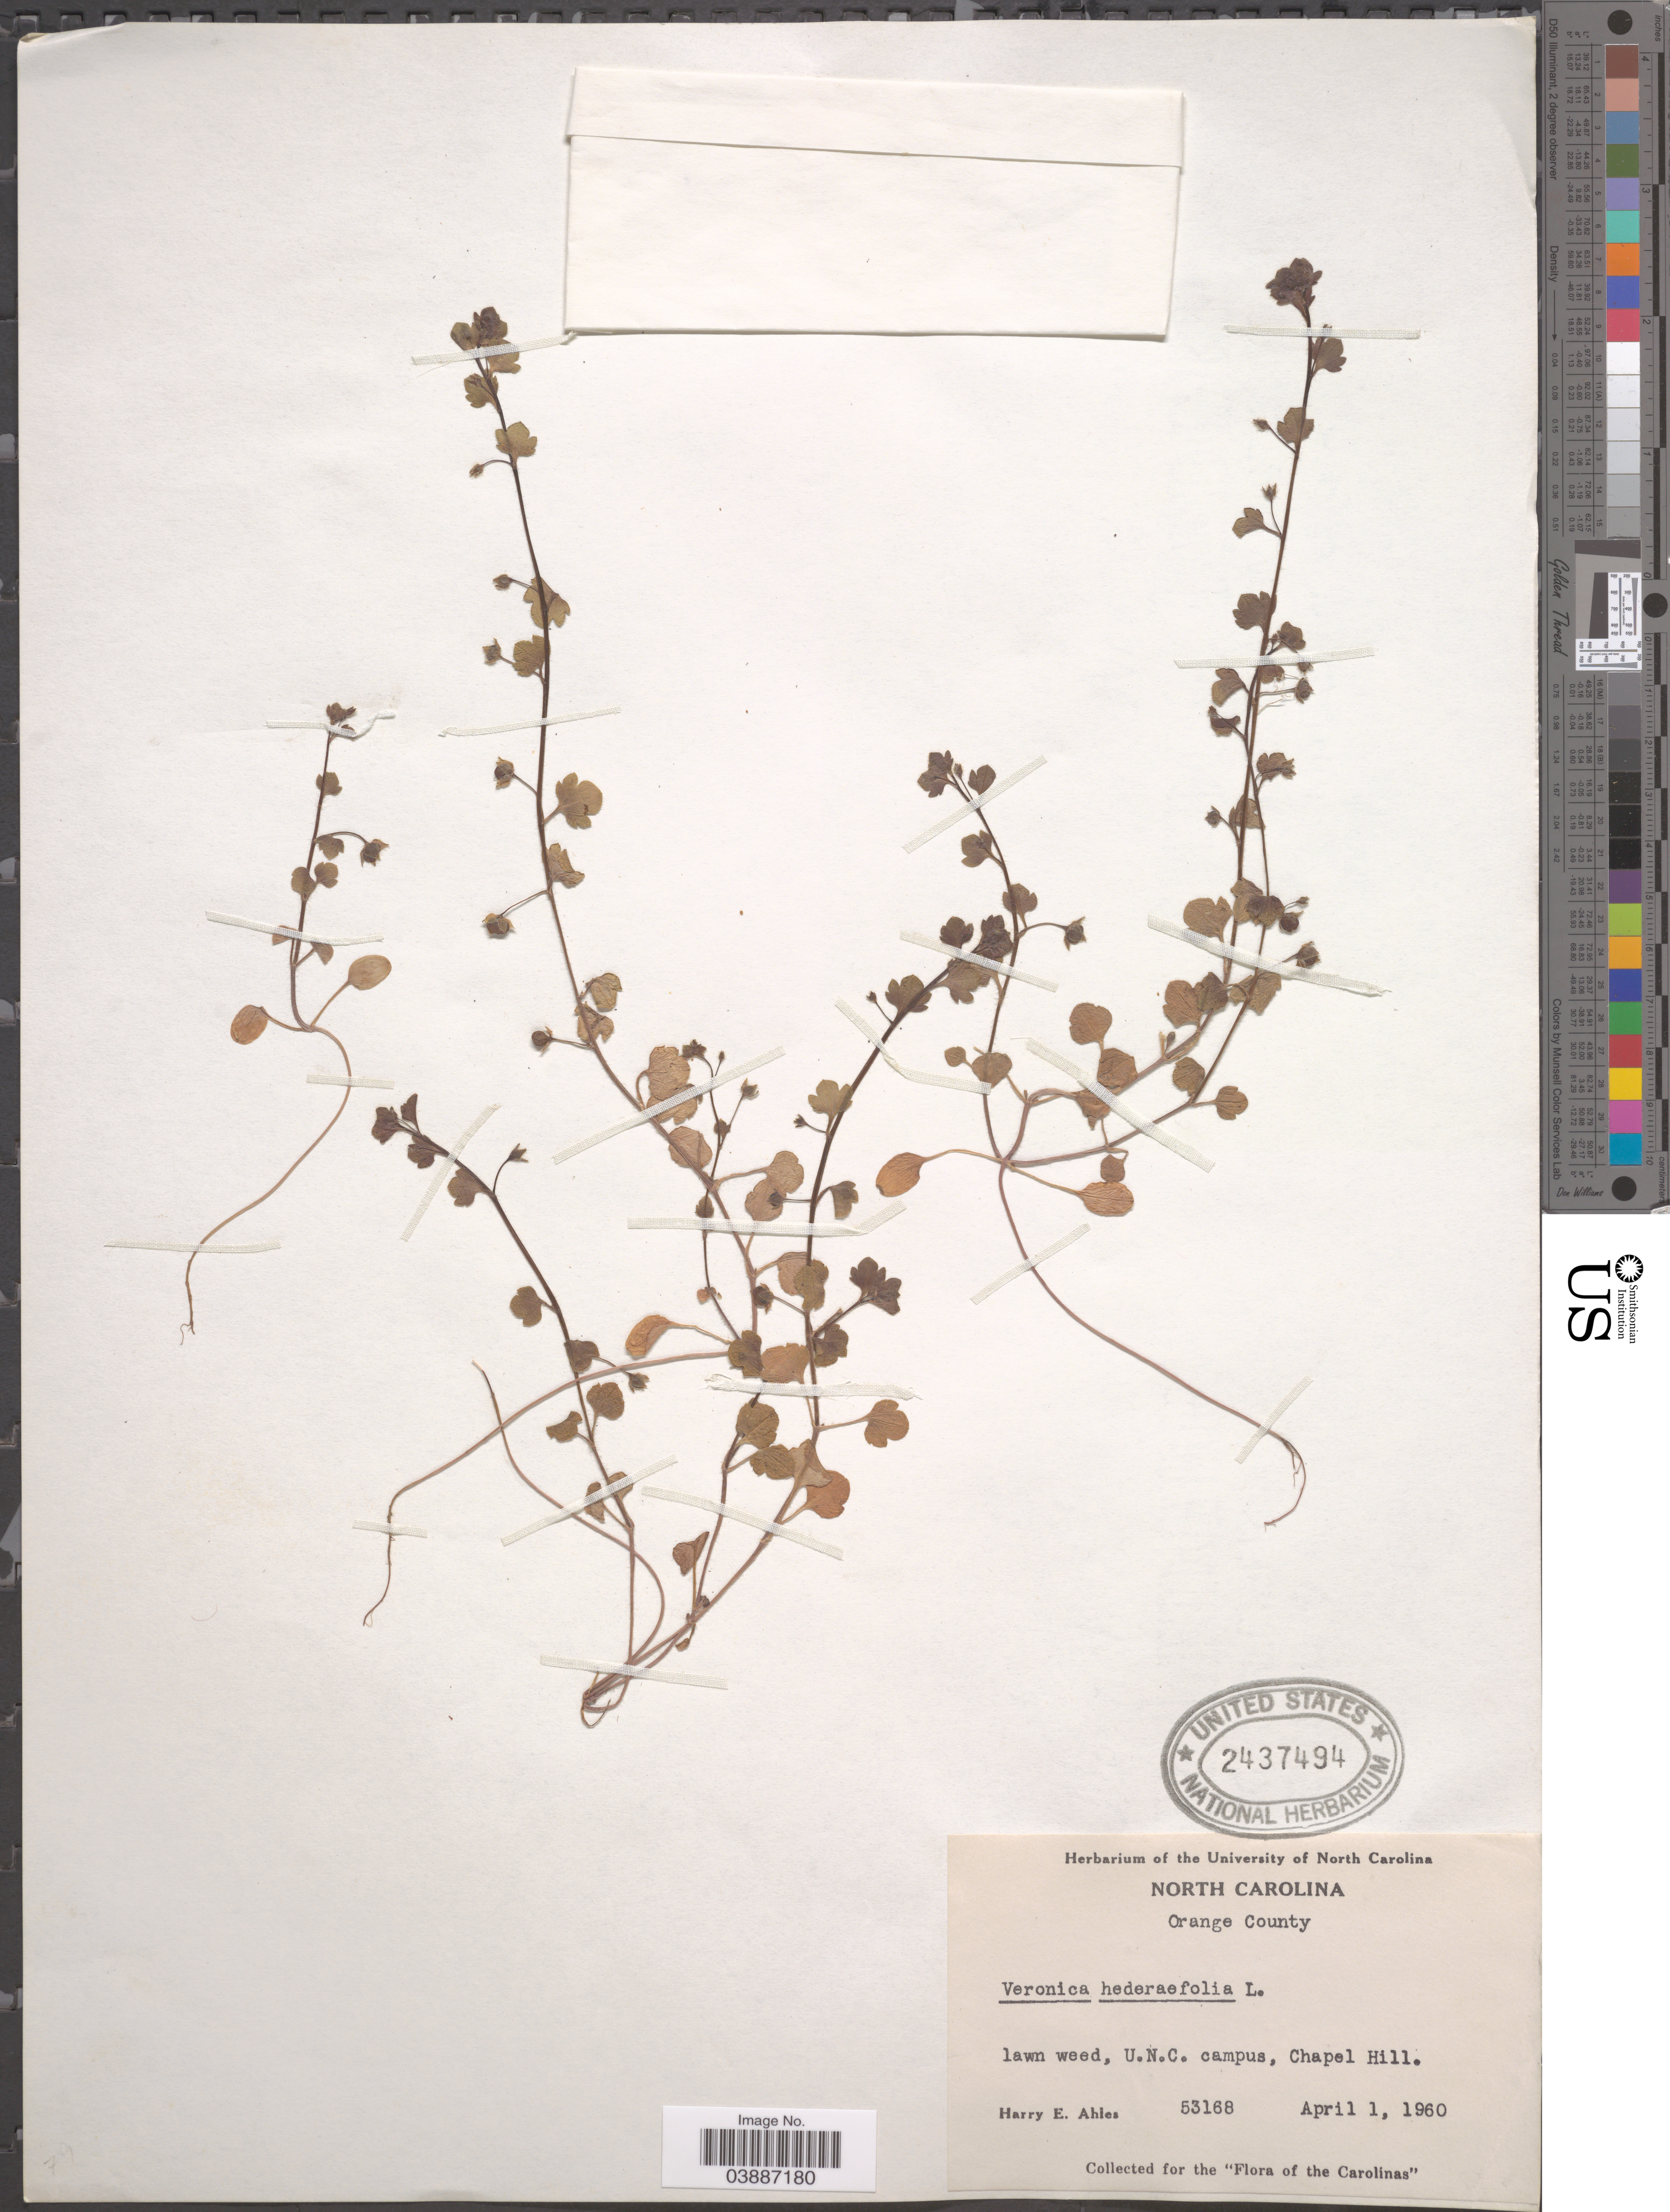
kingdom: Plantae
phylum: Tracheophyta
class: Magnoliopsida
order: Lamiales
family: Plantaginaceae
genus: Veronica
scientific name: Veronica hederifolia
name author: L.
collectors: H. E. Ahles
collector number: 53168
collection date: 1960-04-01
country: United States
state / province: North Carolina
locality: Orange County. U.N.C. campus, Chapel Hill.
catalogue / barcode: US 2437494